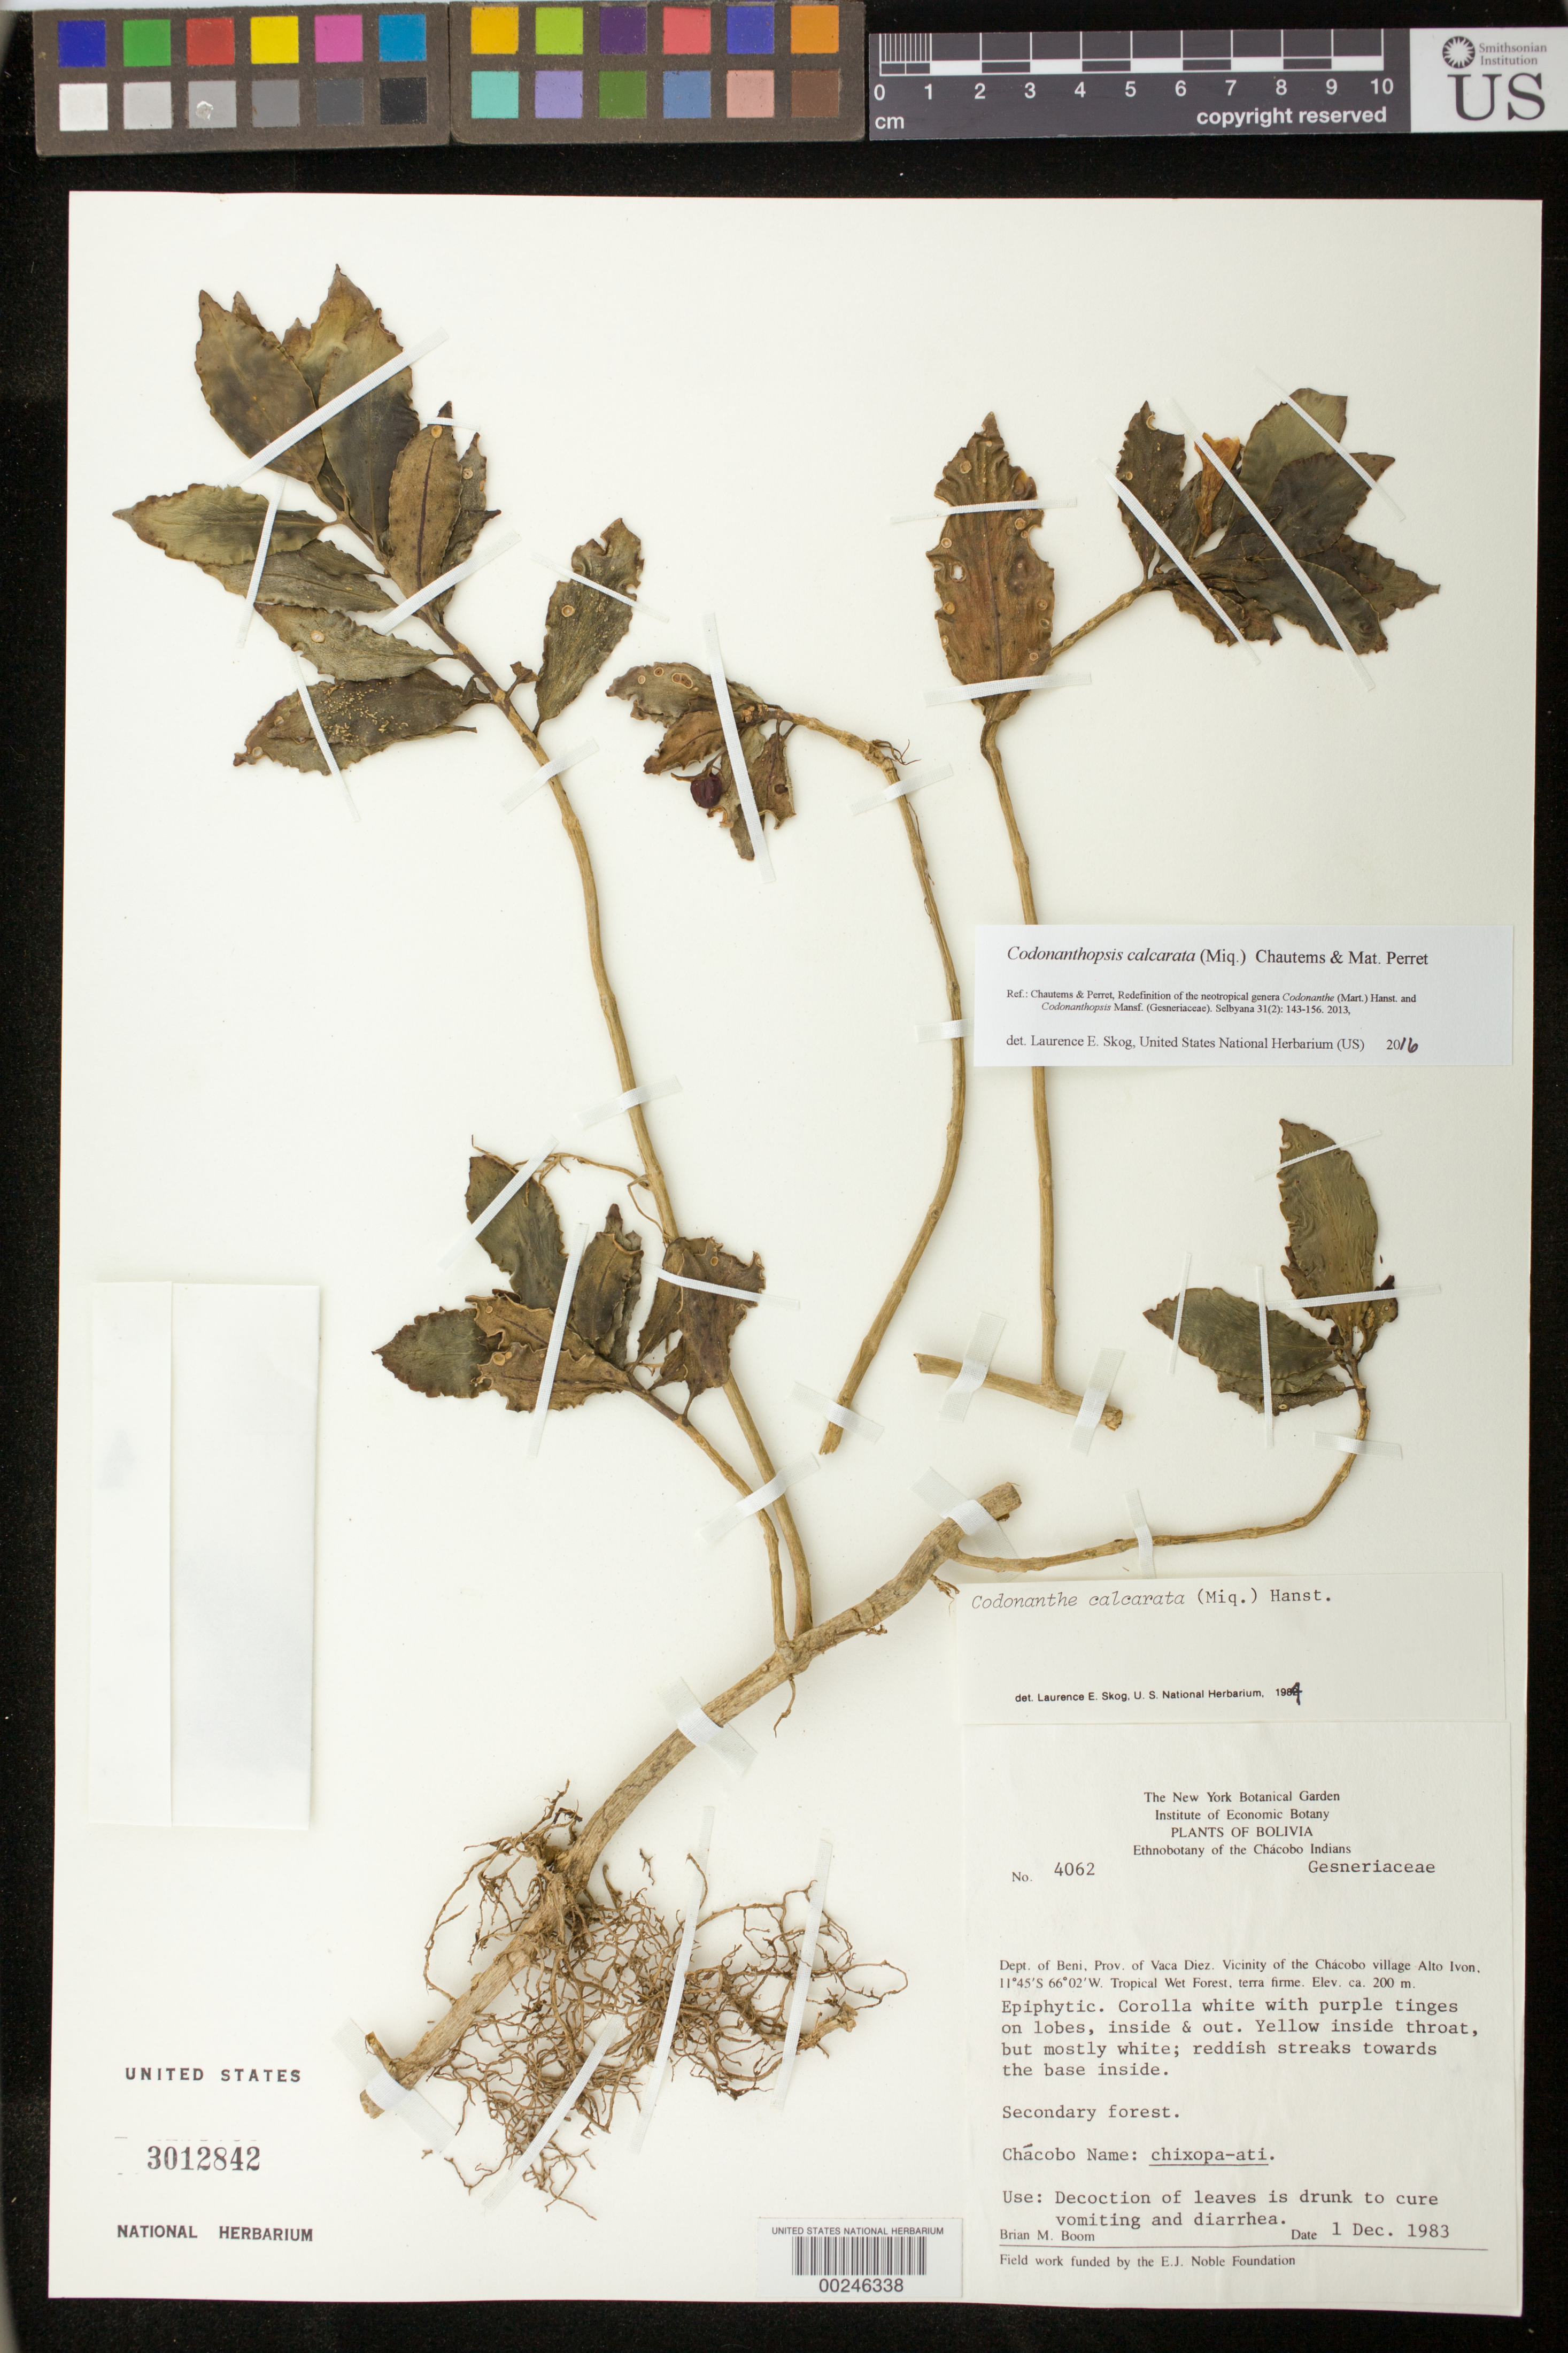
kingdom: Plantae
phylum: Tracheophyta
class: Magnoliopsida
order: Lamiales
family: Gesneriaceae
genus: Codonanthopsis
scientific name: Codonanthopsis calcarata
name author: (Miq.) Chautems & Mat.Perret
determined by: Skog, Laurence E.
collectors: B. M. Boom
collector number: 4062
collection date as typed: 01 Dec 1983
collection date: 1983-12-01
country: Bolivia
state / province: Beni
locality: El Beni, Vaca Diez, vicinity of the Chacobo village, Alto Ivon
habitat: Tropical wet forest, terra firme, secondary forest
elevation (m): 200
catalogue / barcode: US 3012842